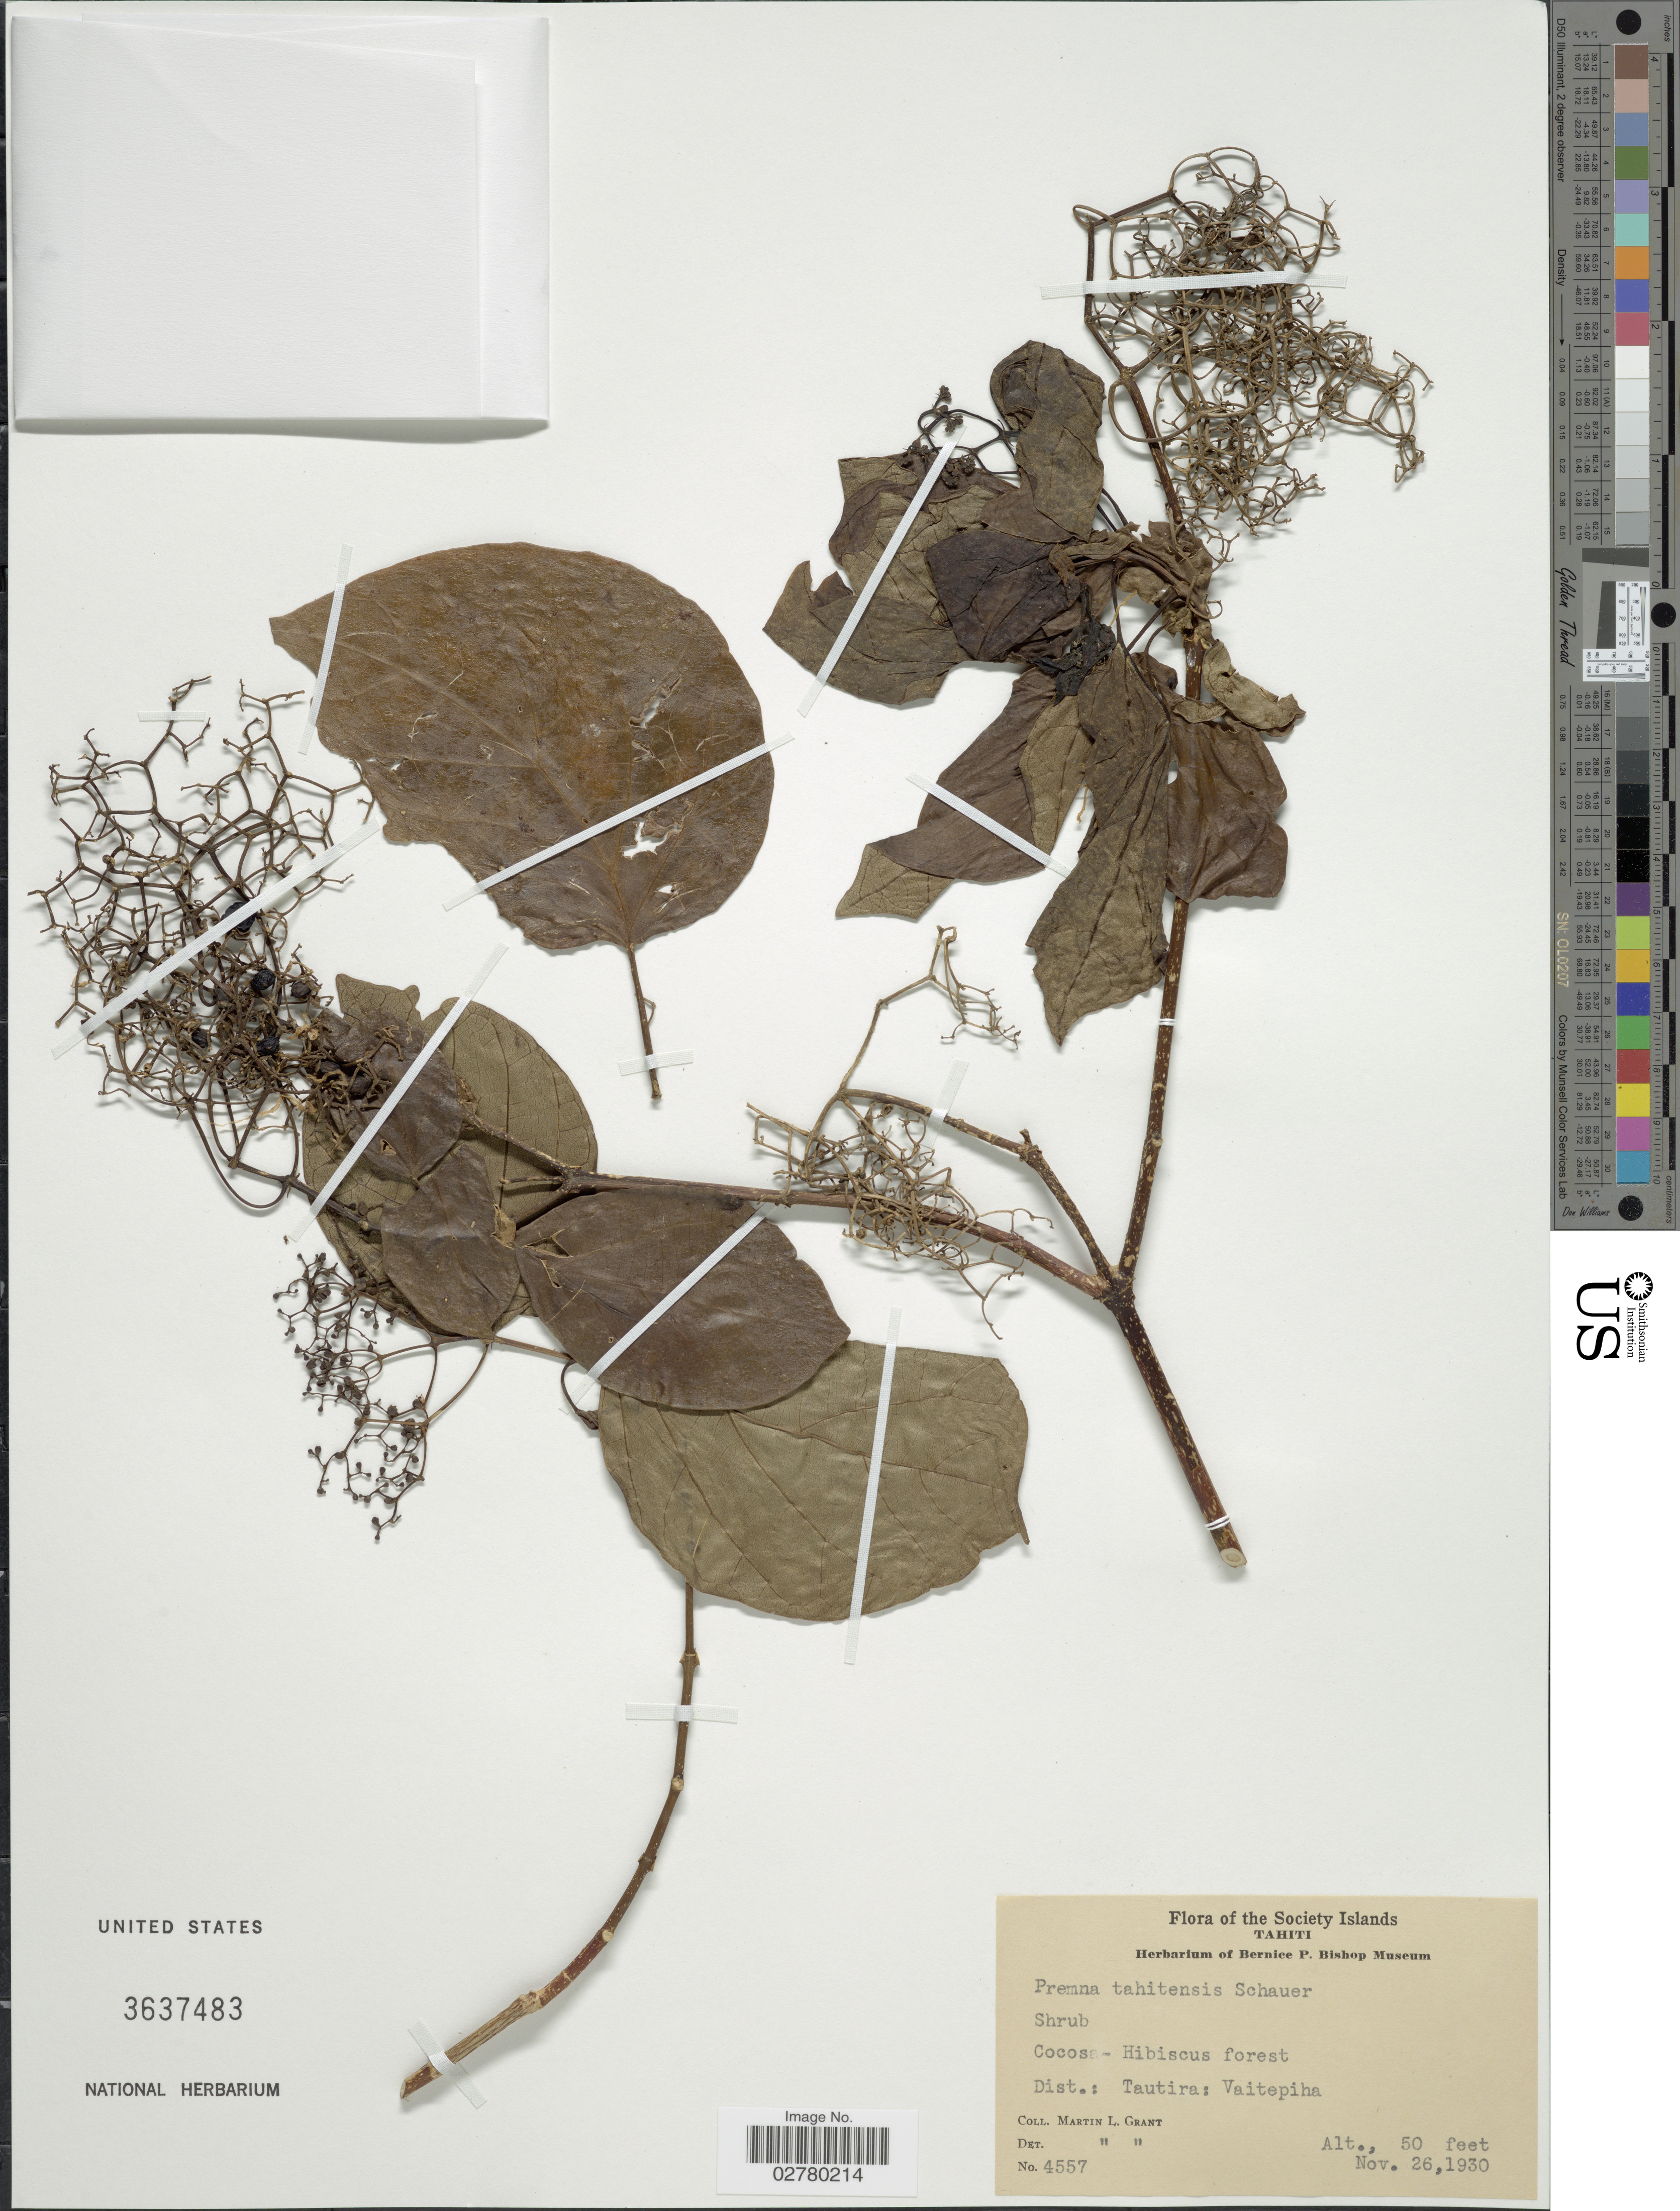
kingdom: Plantae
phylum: Tracheophyta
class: Magnoliopsida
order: Lamiales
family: Lamiaceae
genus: Premna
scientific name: Premna taitensis var. taitensis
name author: Schauer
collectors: M. L. Grant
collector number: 4557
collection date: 1930-11-26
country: French Polynesia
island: Tahiti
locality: Society Islands. Tahiti. Dist. Tautira: Vaitepiha.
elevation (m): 15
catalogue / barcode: US 3637483